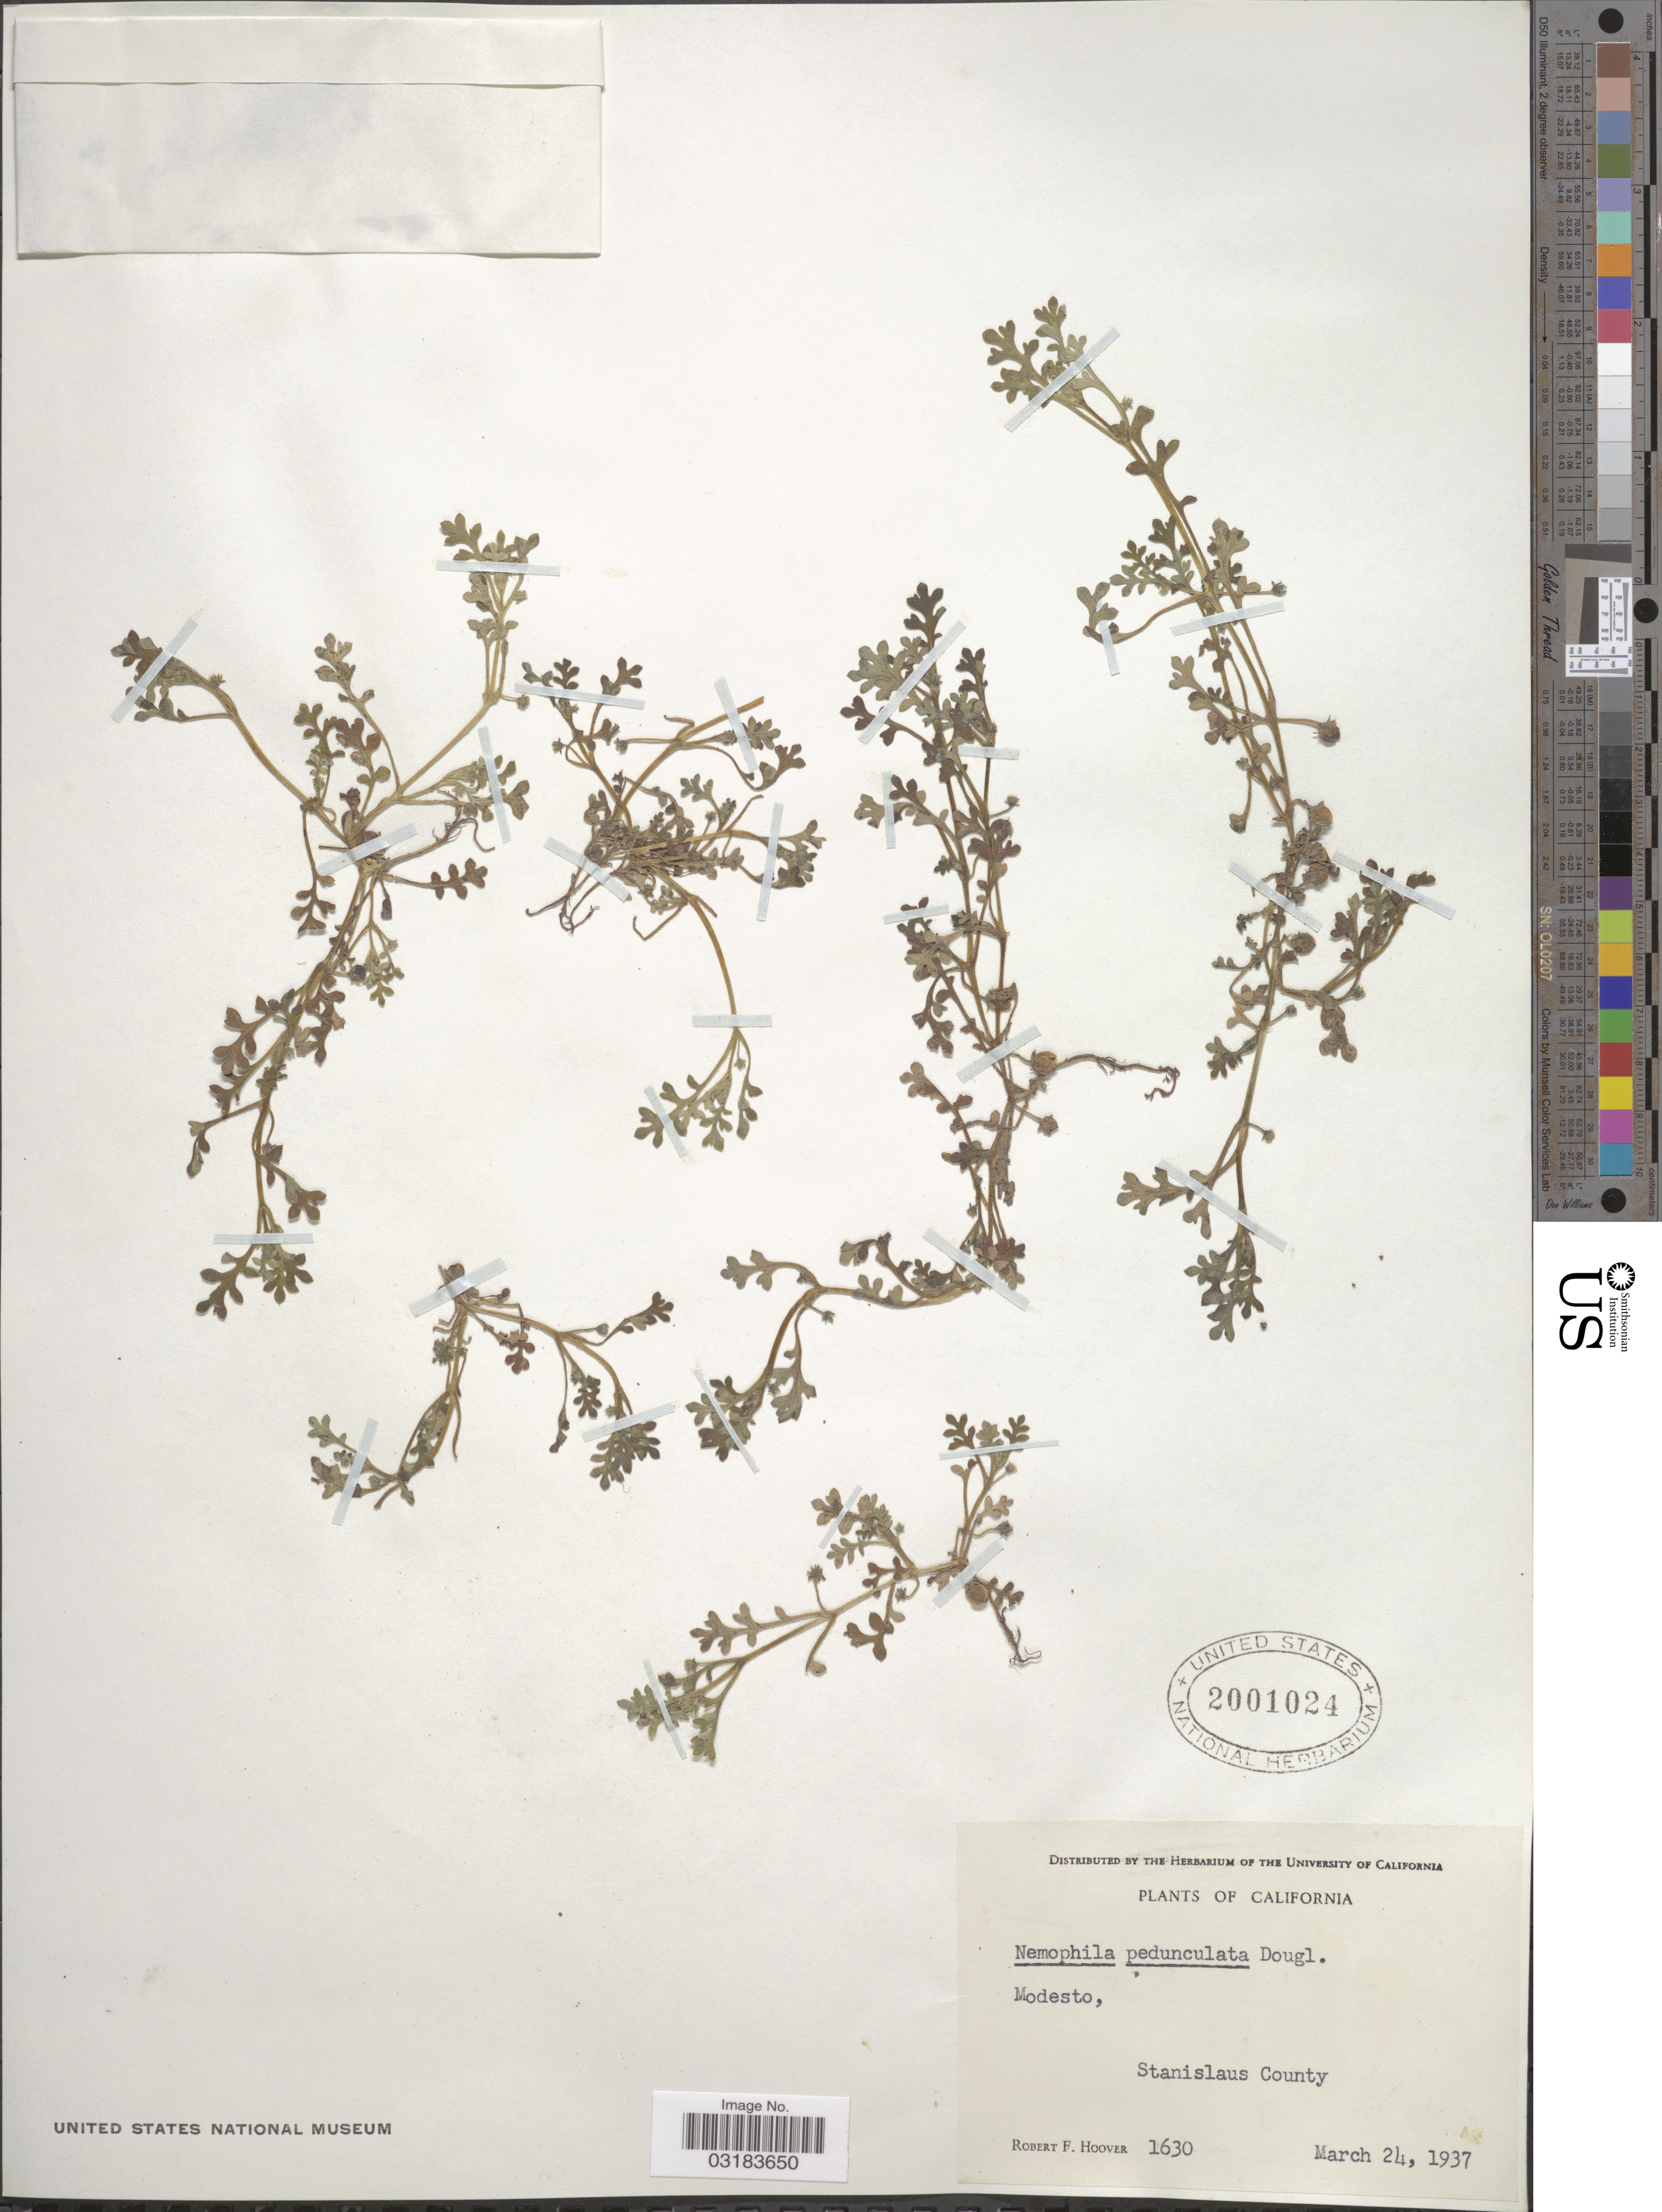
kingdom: Plantae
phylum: Tracheophyta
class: Magnoliopsida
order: Boraginales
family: Hydrophyllaceae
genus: Nemophila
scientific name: Nemophila pedunculata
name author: Douglas ex Benth.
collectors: R. F. Hoover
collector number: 1630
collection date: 1937-03-24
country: United States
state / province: California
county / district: Stanislaus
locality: Modesto, Stanislaus County.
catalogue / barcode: US 2001024